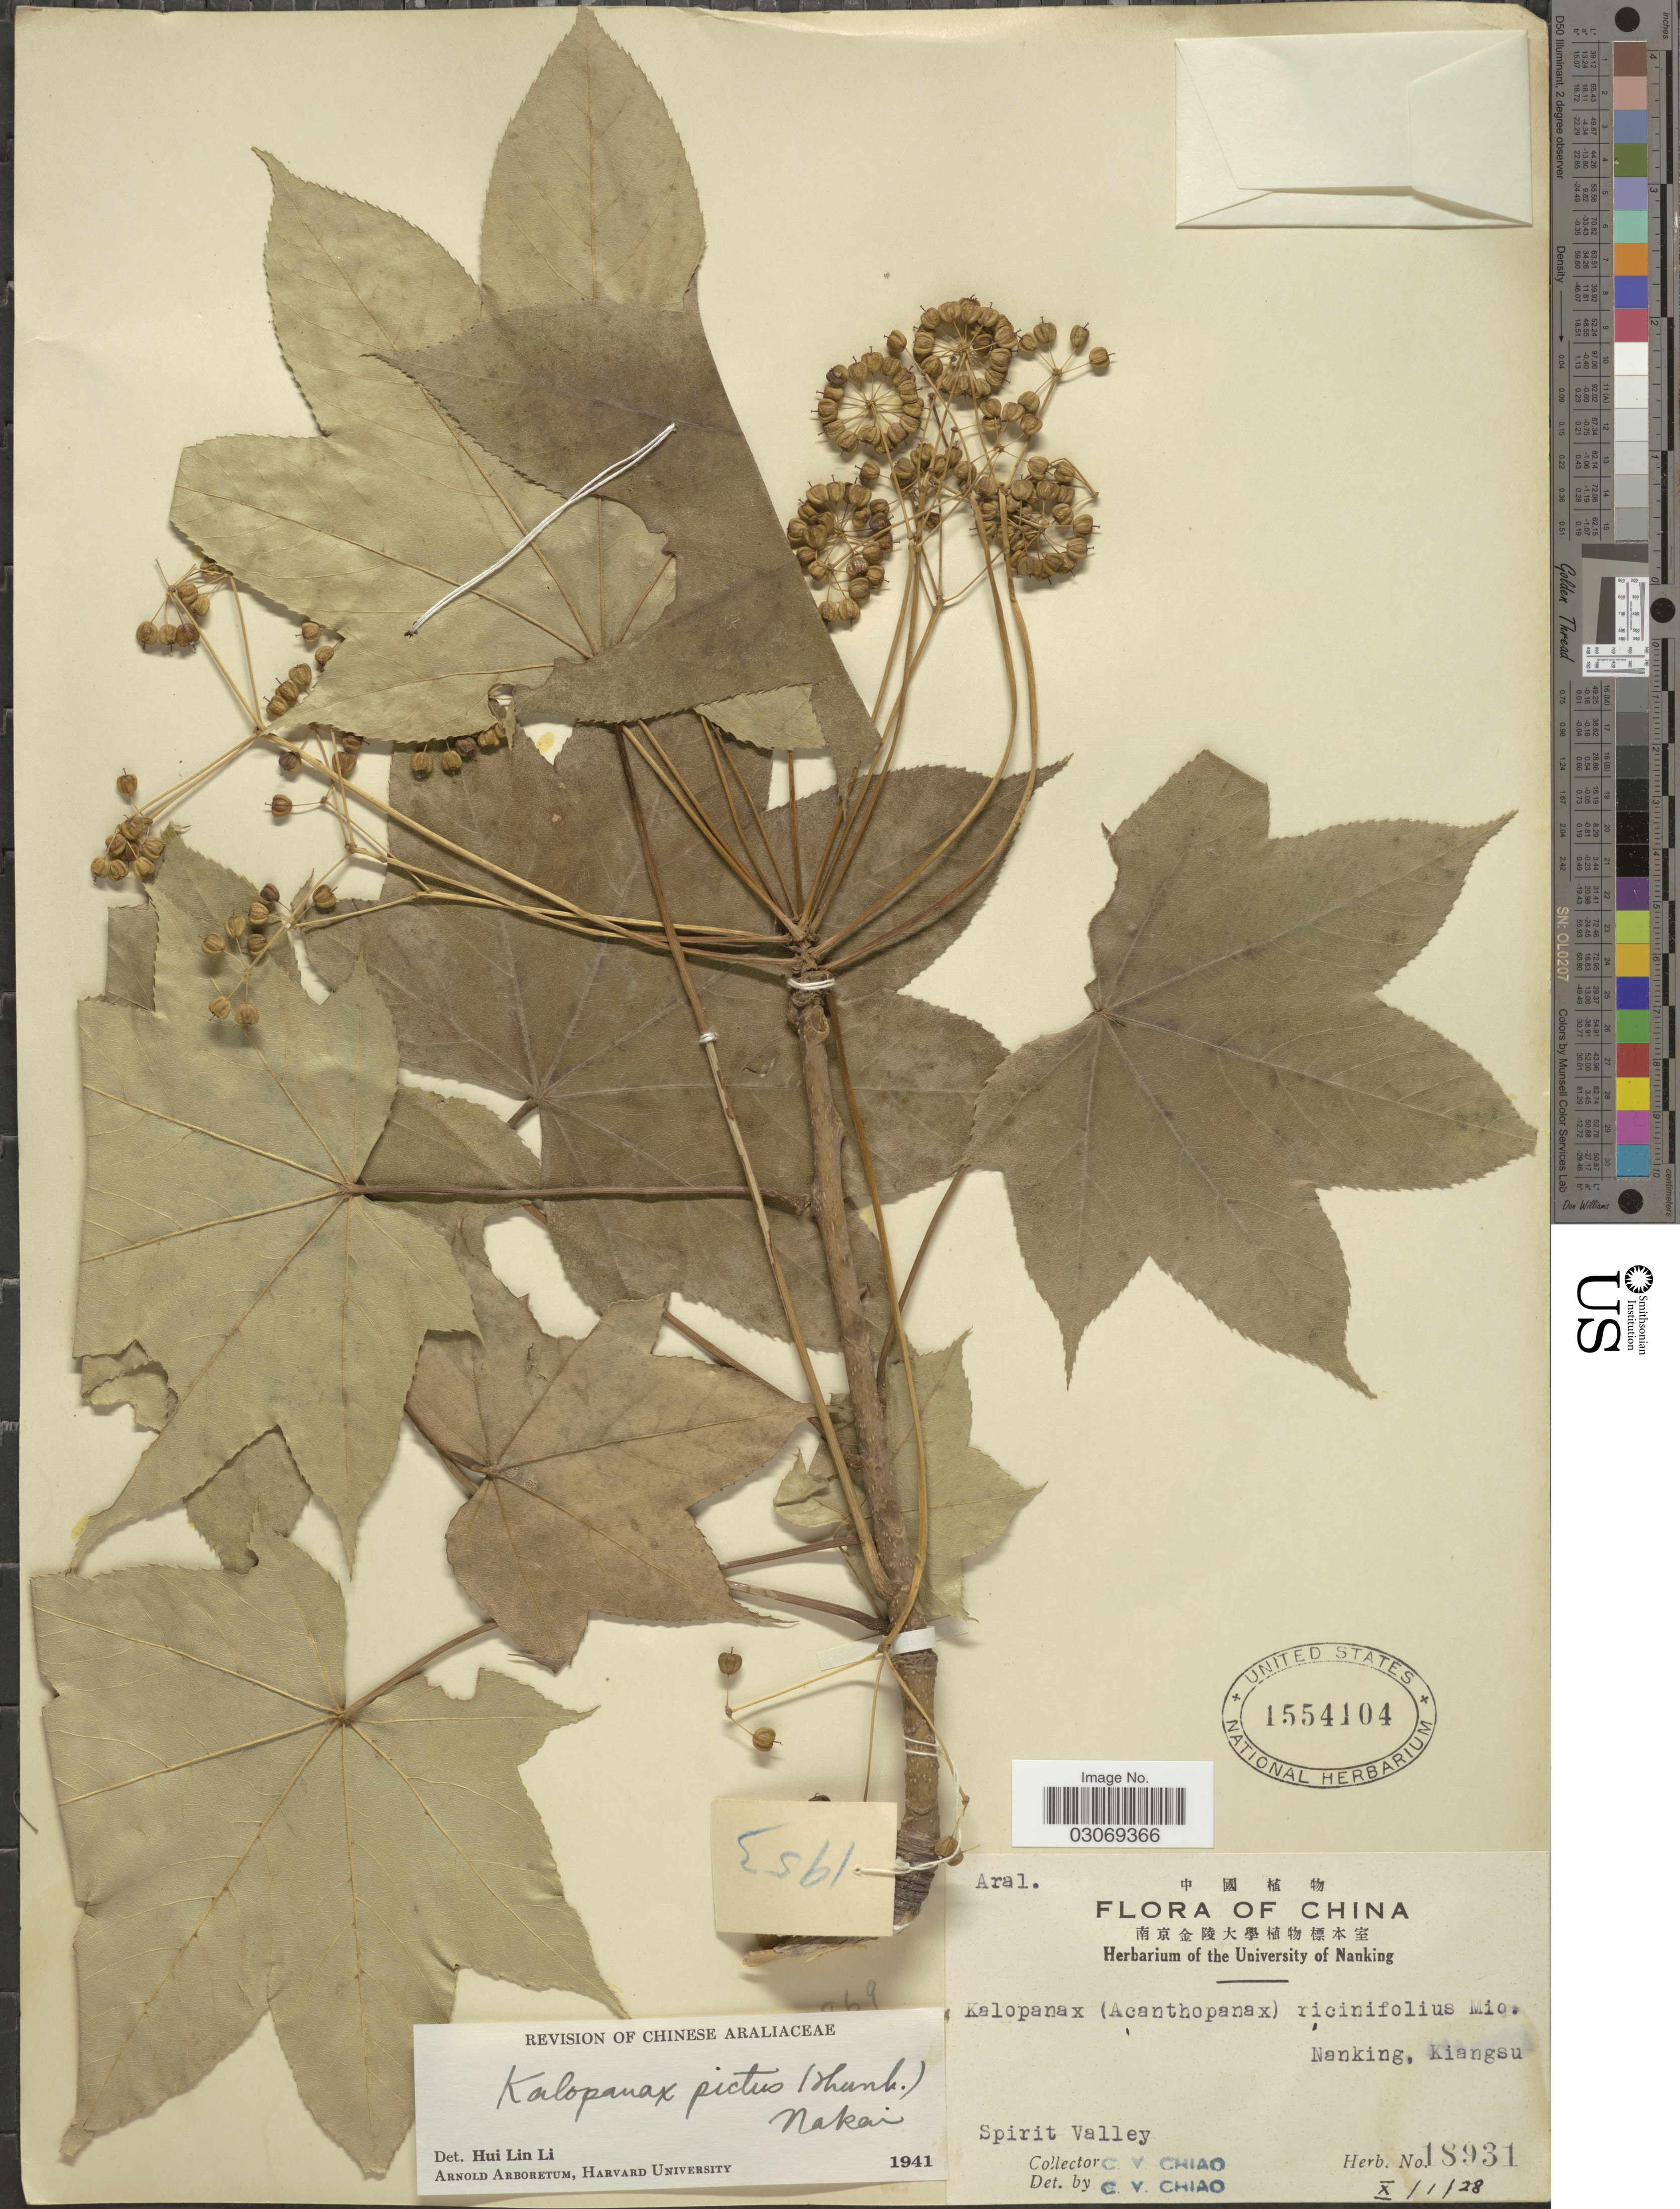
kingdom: Plantae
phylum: Tracheophyta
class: Magnoliopsida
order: Apiales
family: Araliaceae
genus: Kalopanax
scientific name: Kalopanax pictus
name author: (Thunb.) Nakai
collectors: C. Y. Chiao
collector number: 18931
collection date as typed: Transcribed d/m/y: 1/10/28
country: China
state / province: Jiangsu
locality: Nanking, Kiangsu. Spirit Valley.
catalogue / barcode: US 1554104